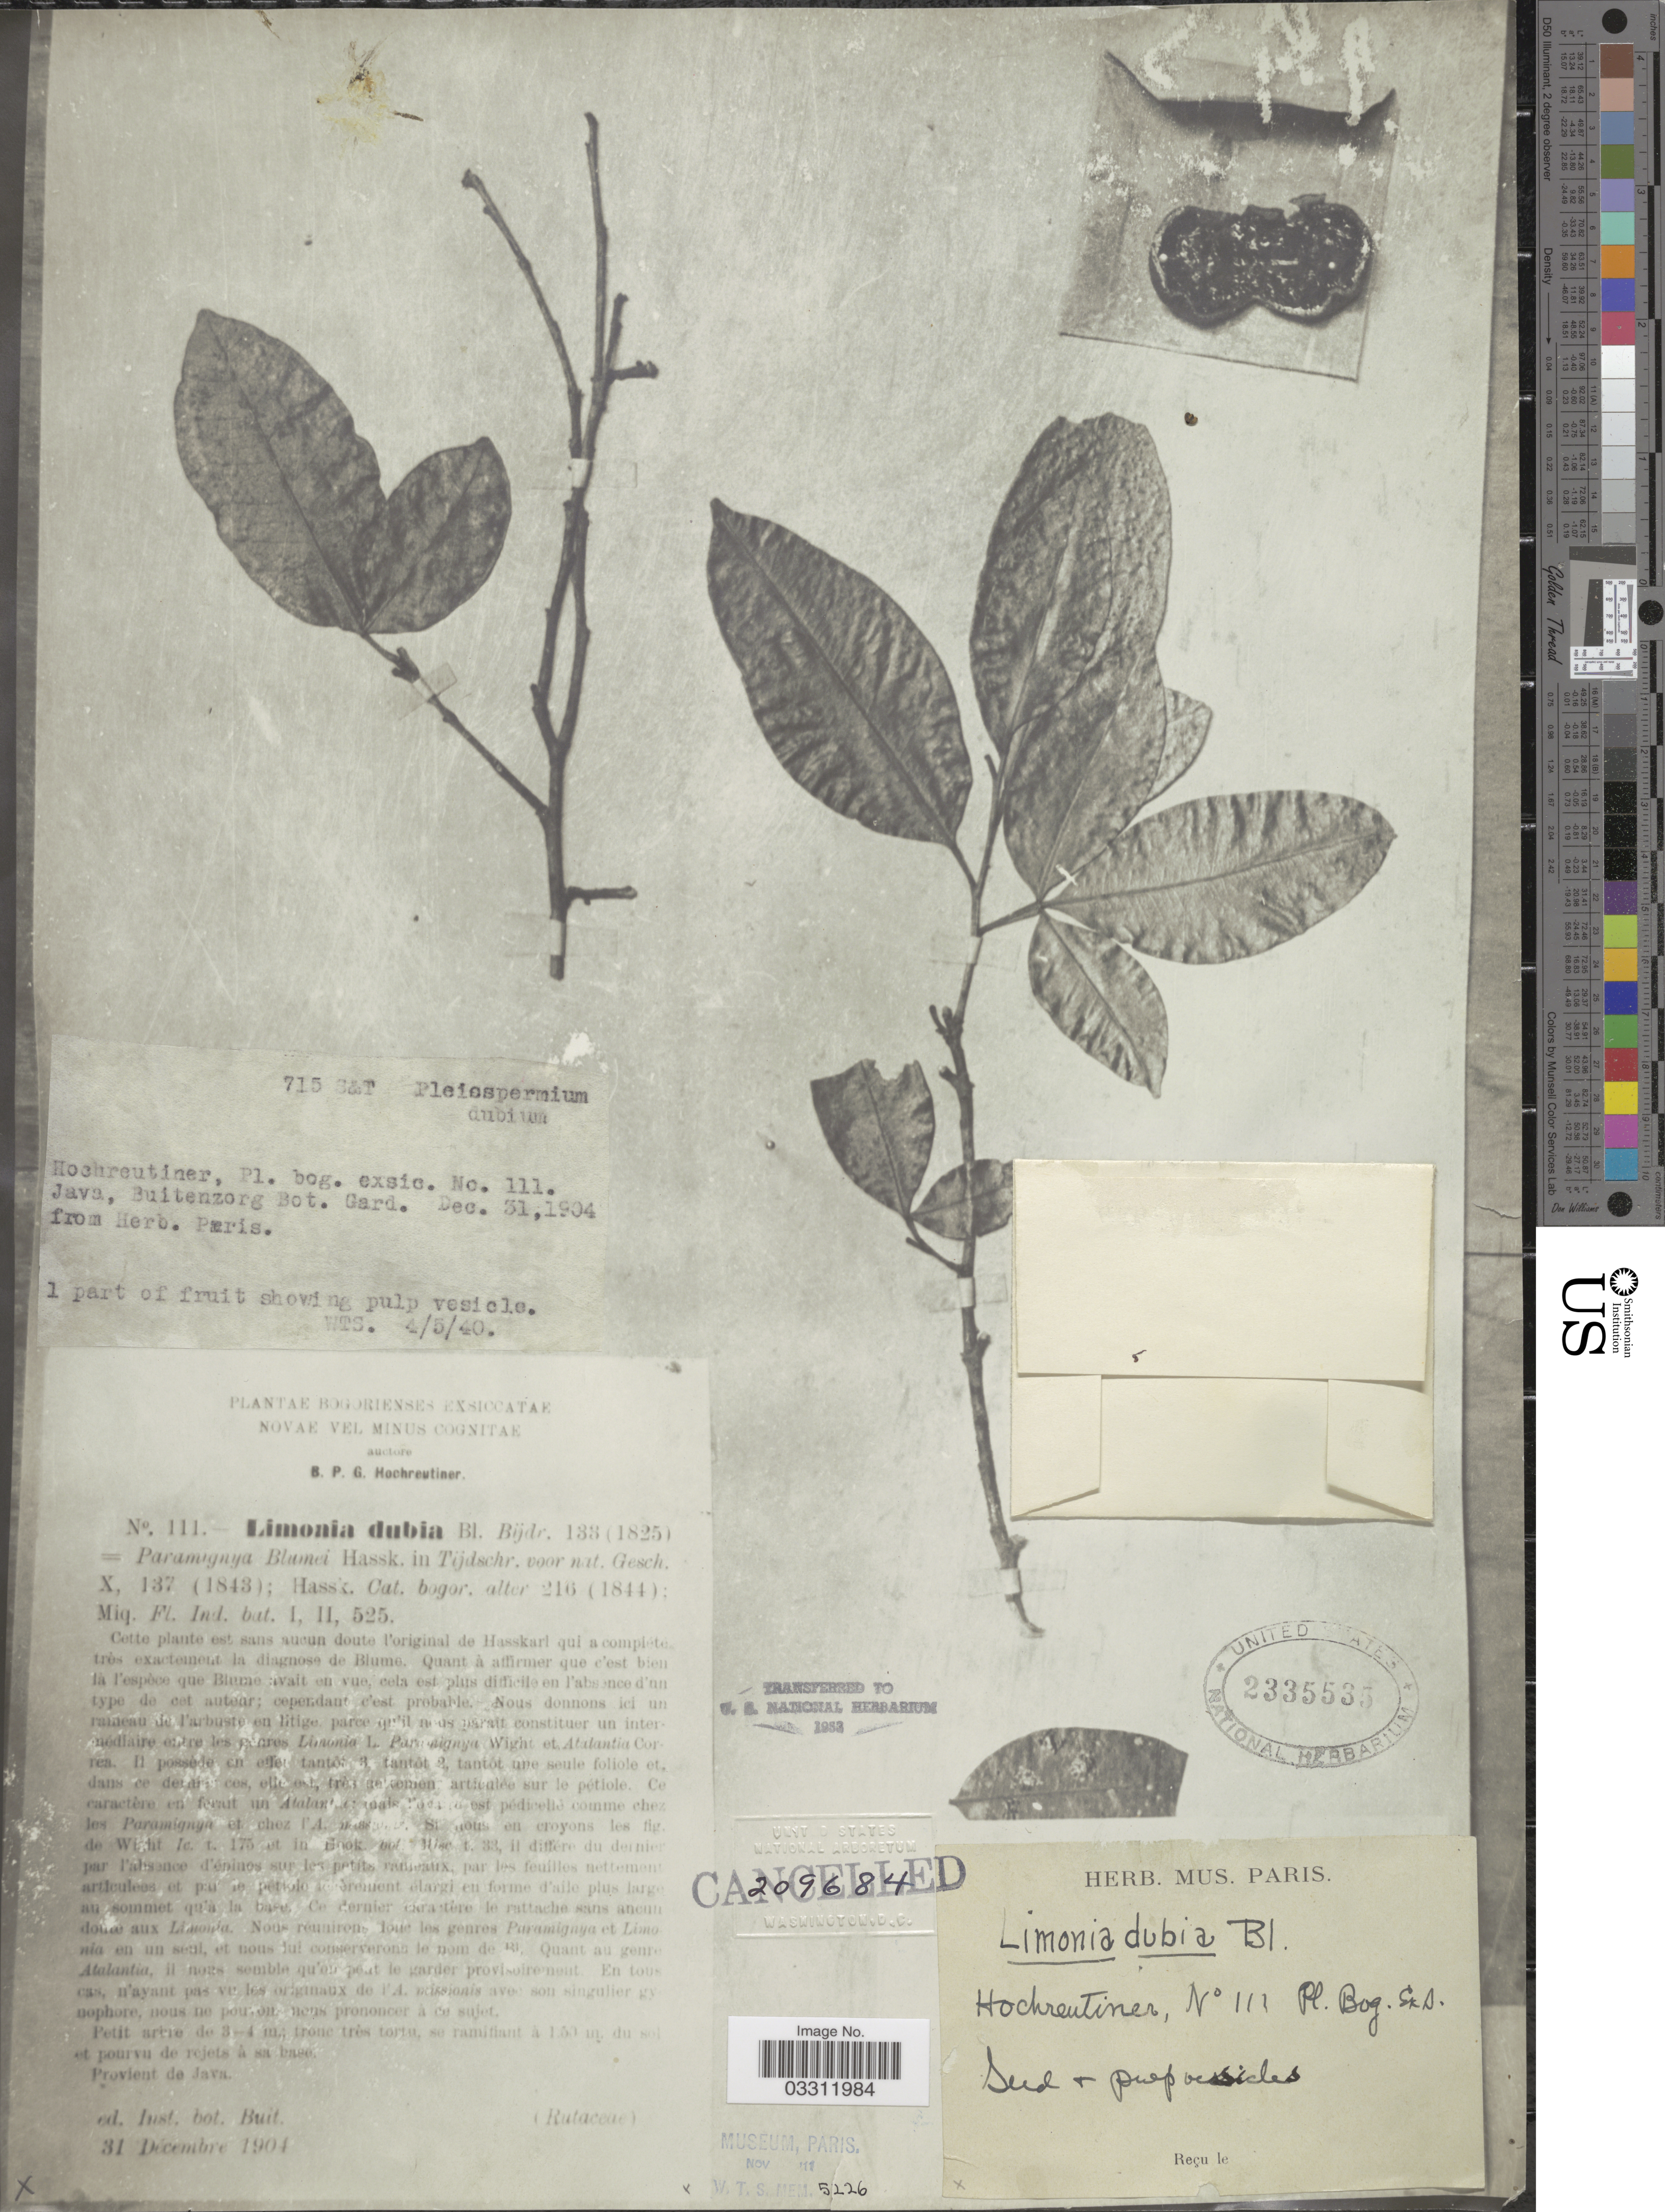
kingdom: Plantae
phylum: Tracheophyta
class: Magnoliopsida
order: Sapindales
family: Rutaceae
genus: Pleiospermium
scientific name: Pleiospermium dubium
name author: Swingle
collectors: B. P. Hochreutiner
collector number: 111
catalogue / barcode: US 2335535